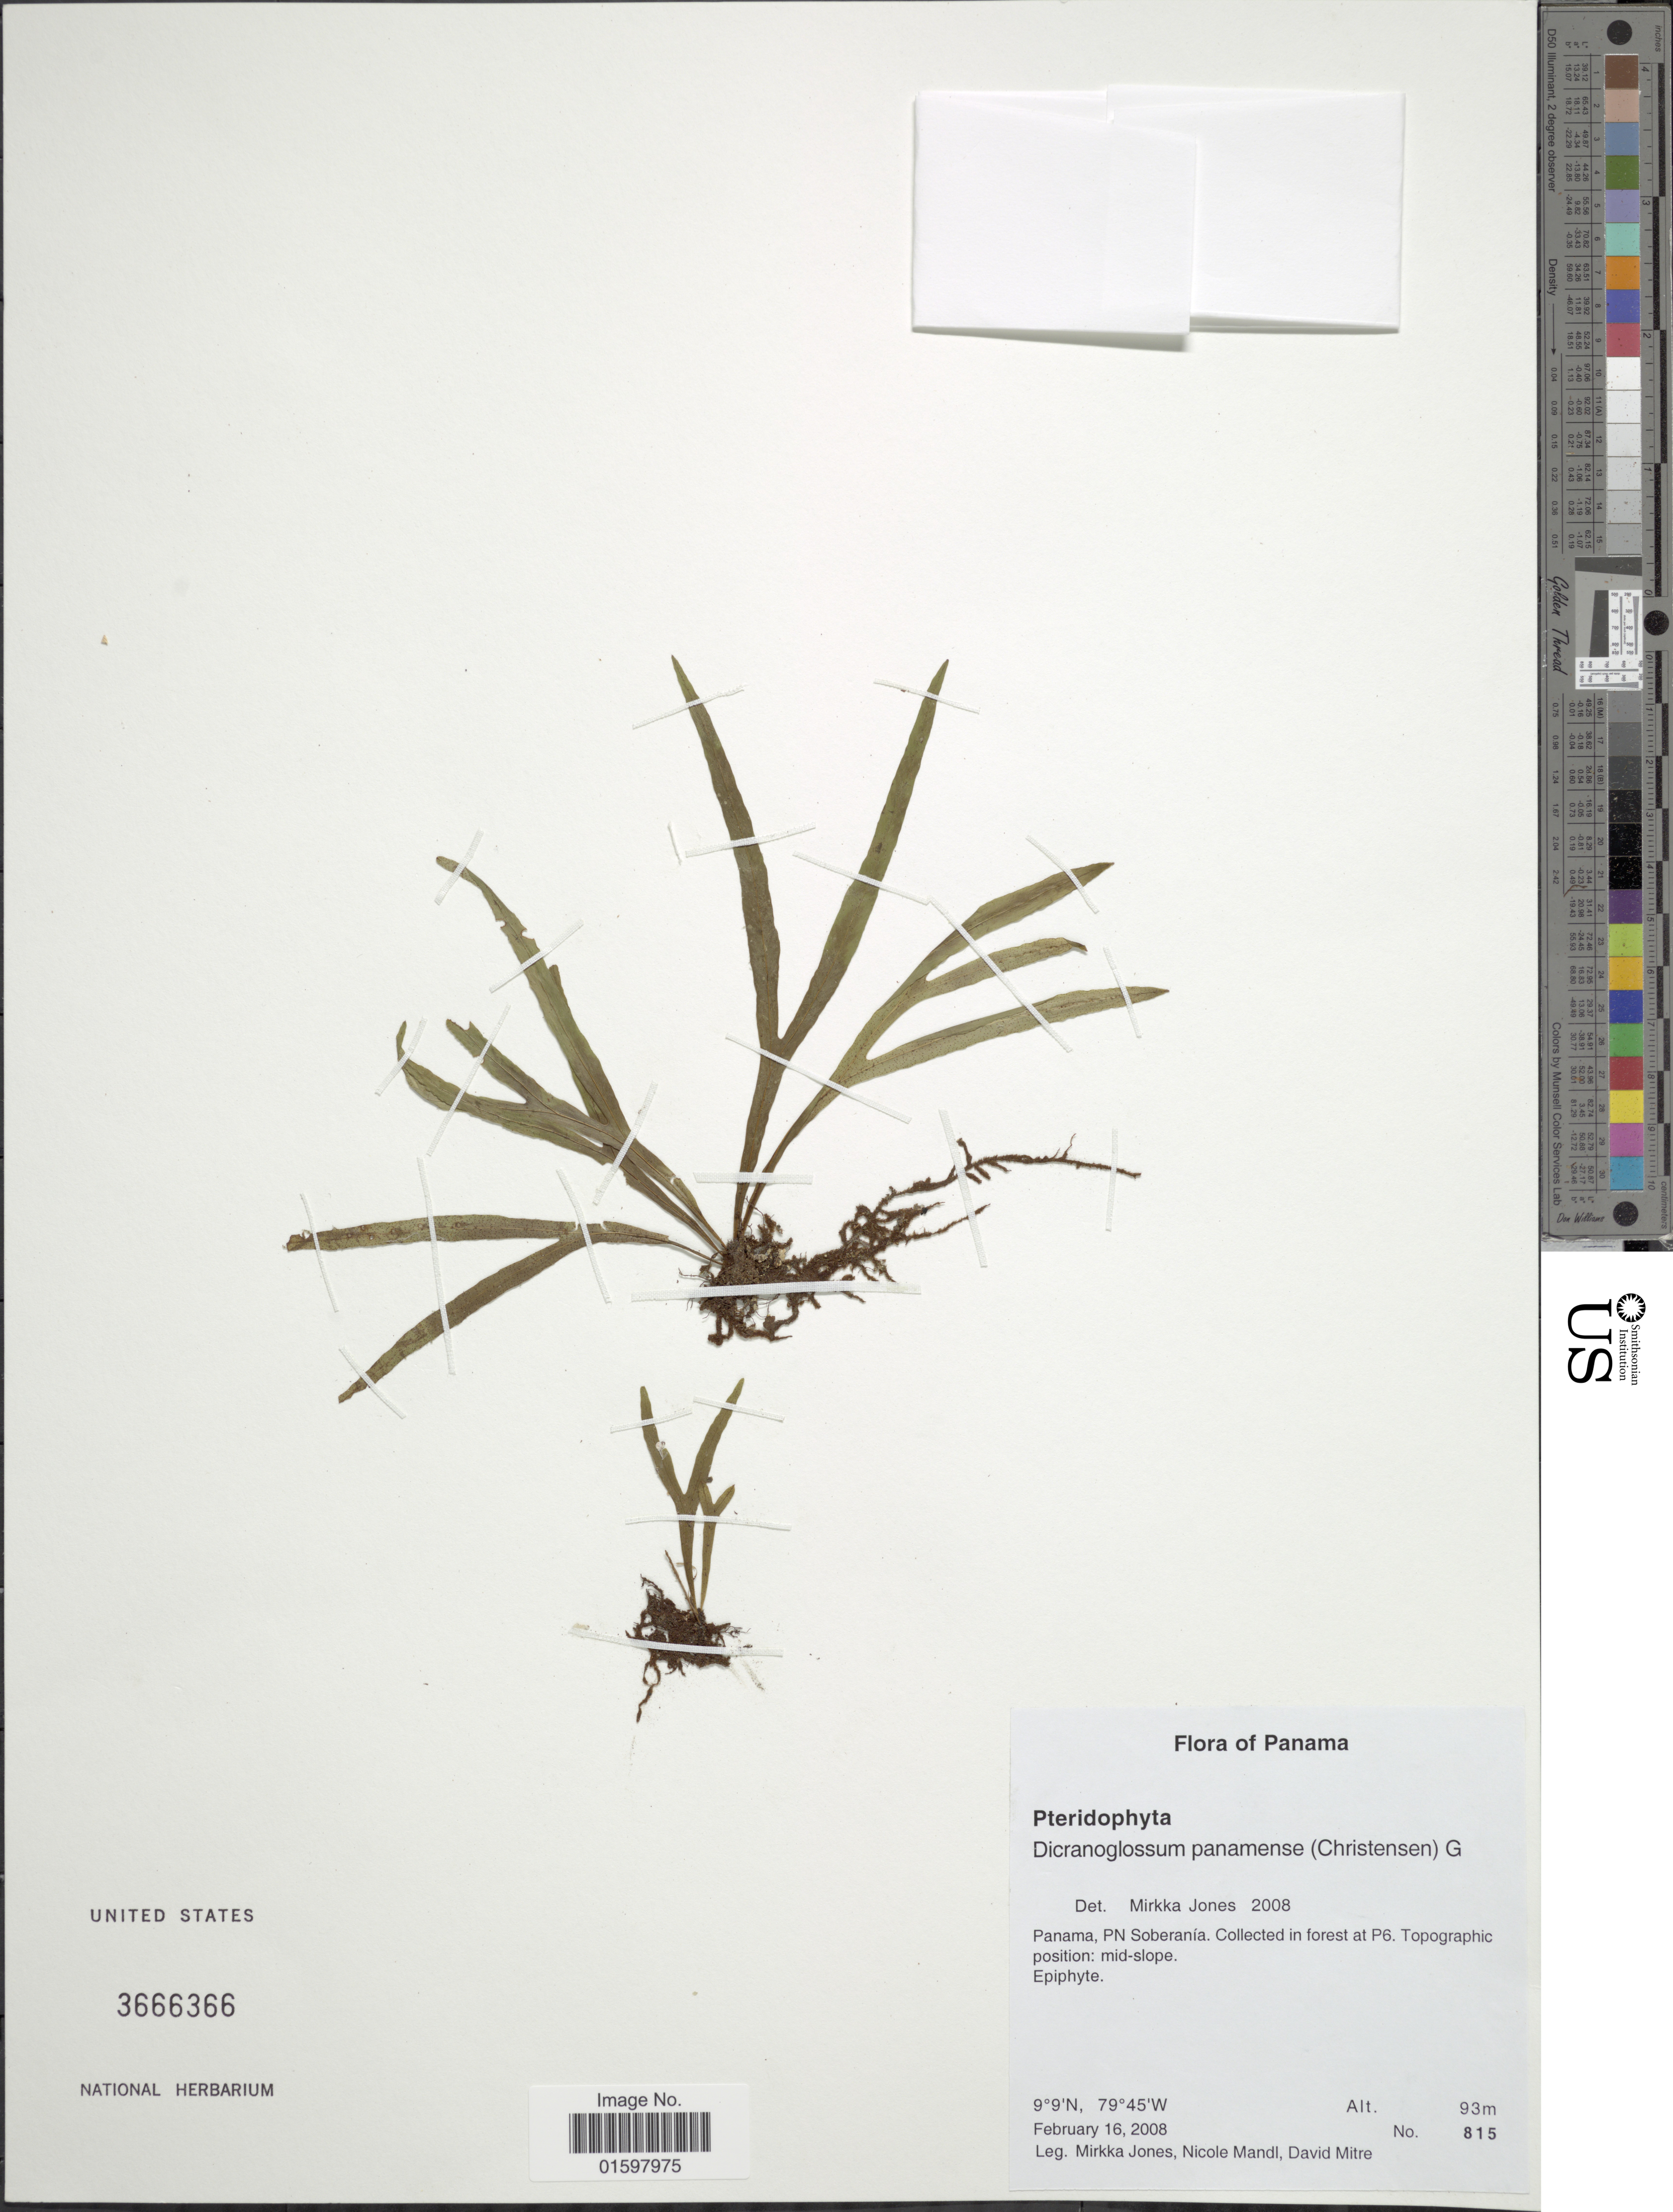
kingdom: Plantae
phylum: Tracheophyta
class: Polypodiopsida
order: Polypodiales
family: Polypodiaceae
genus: Pleopeltis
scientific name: Pleopeltis panamensis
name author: (Weath.) Pic. Serm.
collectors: M. Jones, J. Mandl & D. Mitre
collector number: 815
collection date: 2008-02-16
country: Panama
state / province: Panamá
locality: PN Sobernía. Collected in forest at P6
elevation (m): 93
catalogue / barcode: US 3666366